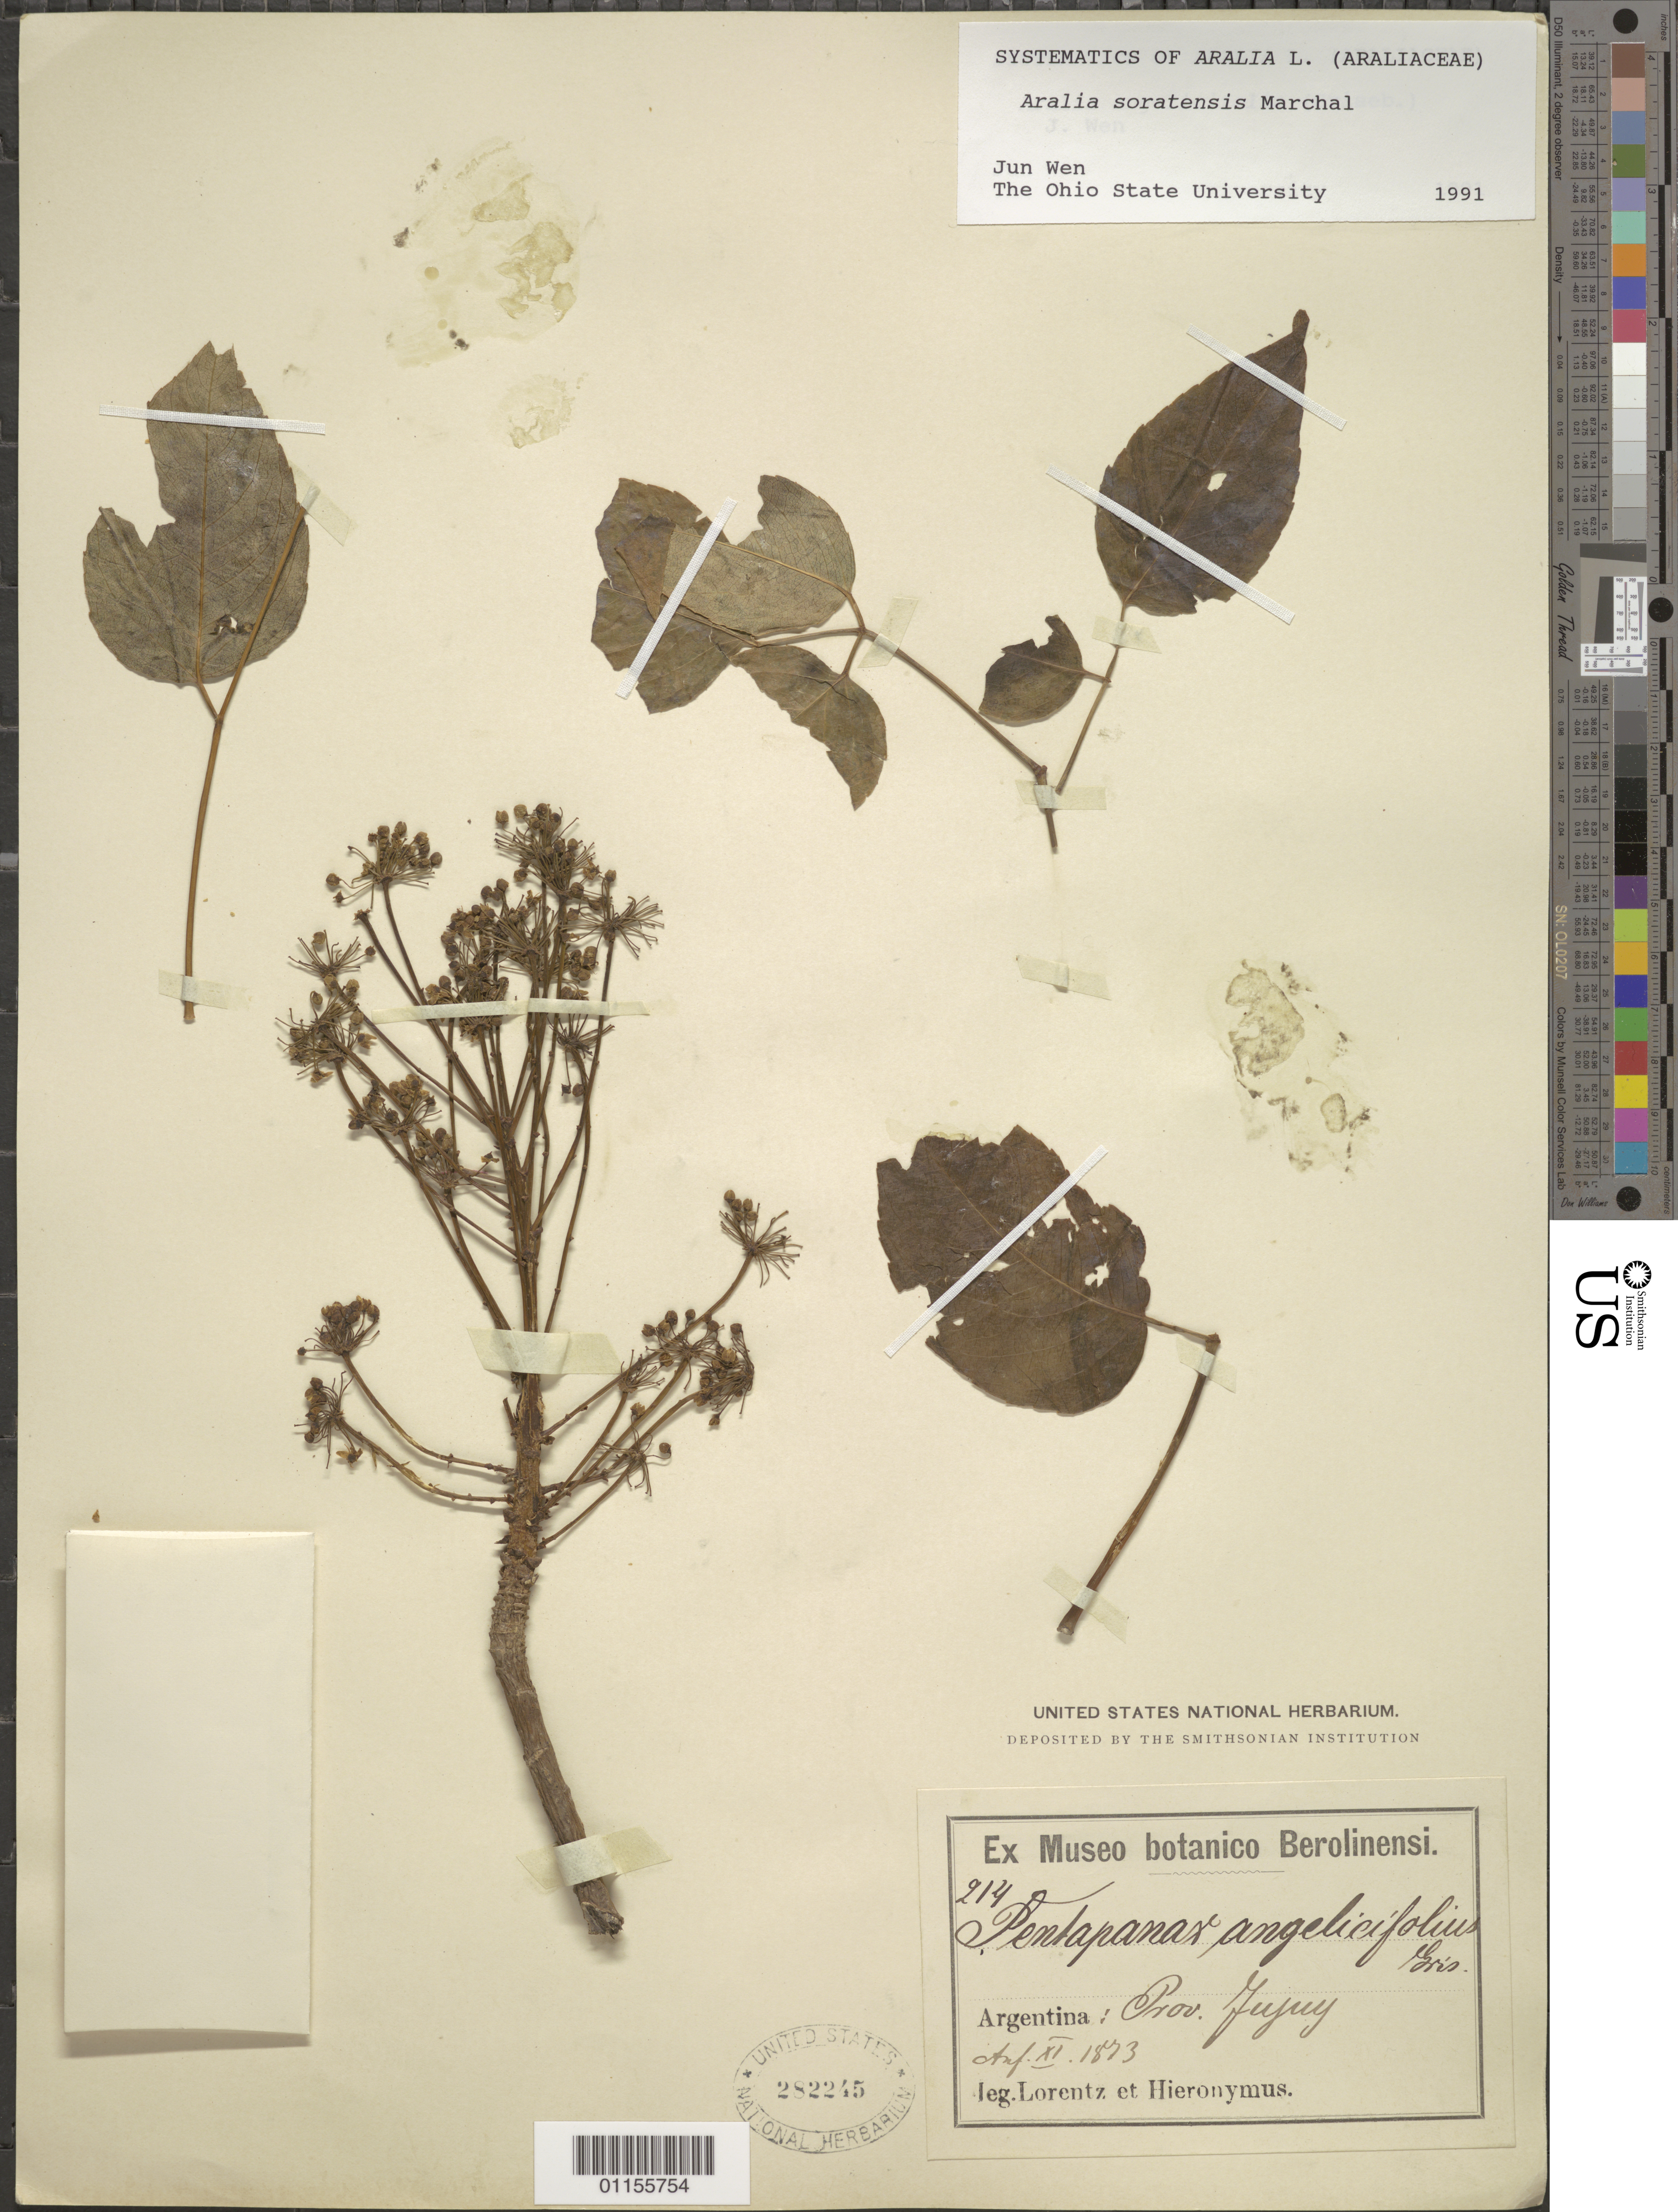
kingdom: Plantae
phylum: Tracheophyta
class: Magnoliopsida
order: Apiales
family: Araliaceae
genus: Aralia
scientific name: Aralia soratensis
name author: Marchal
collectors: -. Lorentz & -. Hieronymus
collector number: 214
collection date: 1873-11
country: Argentina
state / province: Jujuy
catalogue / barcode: US 282245